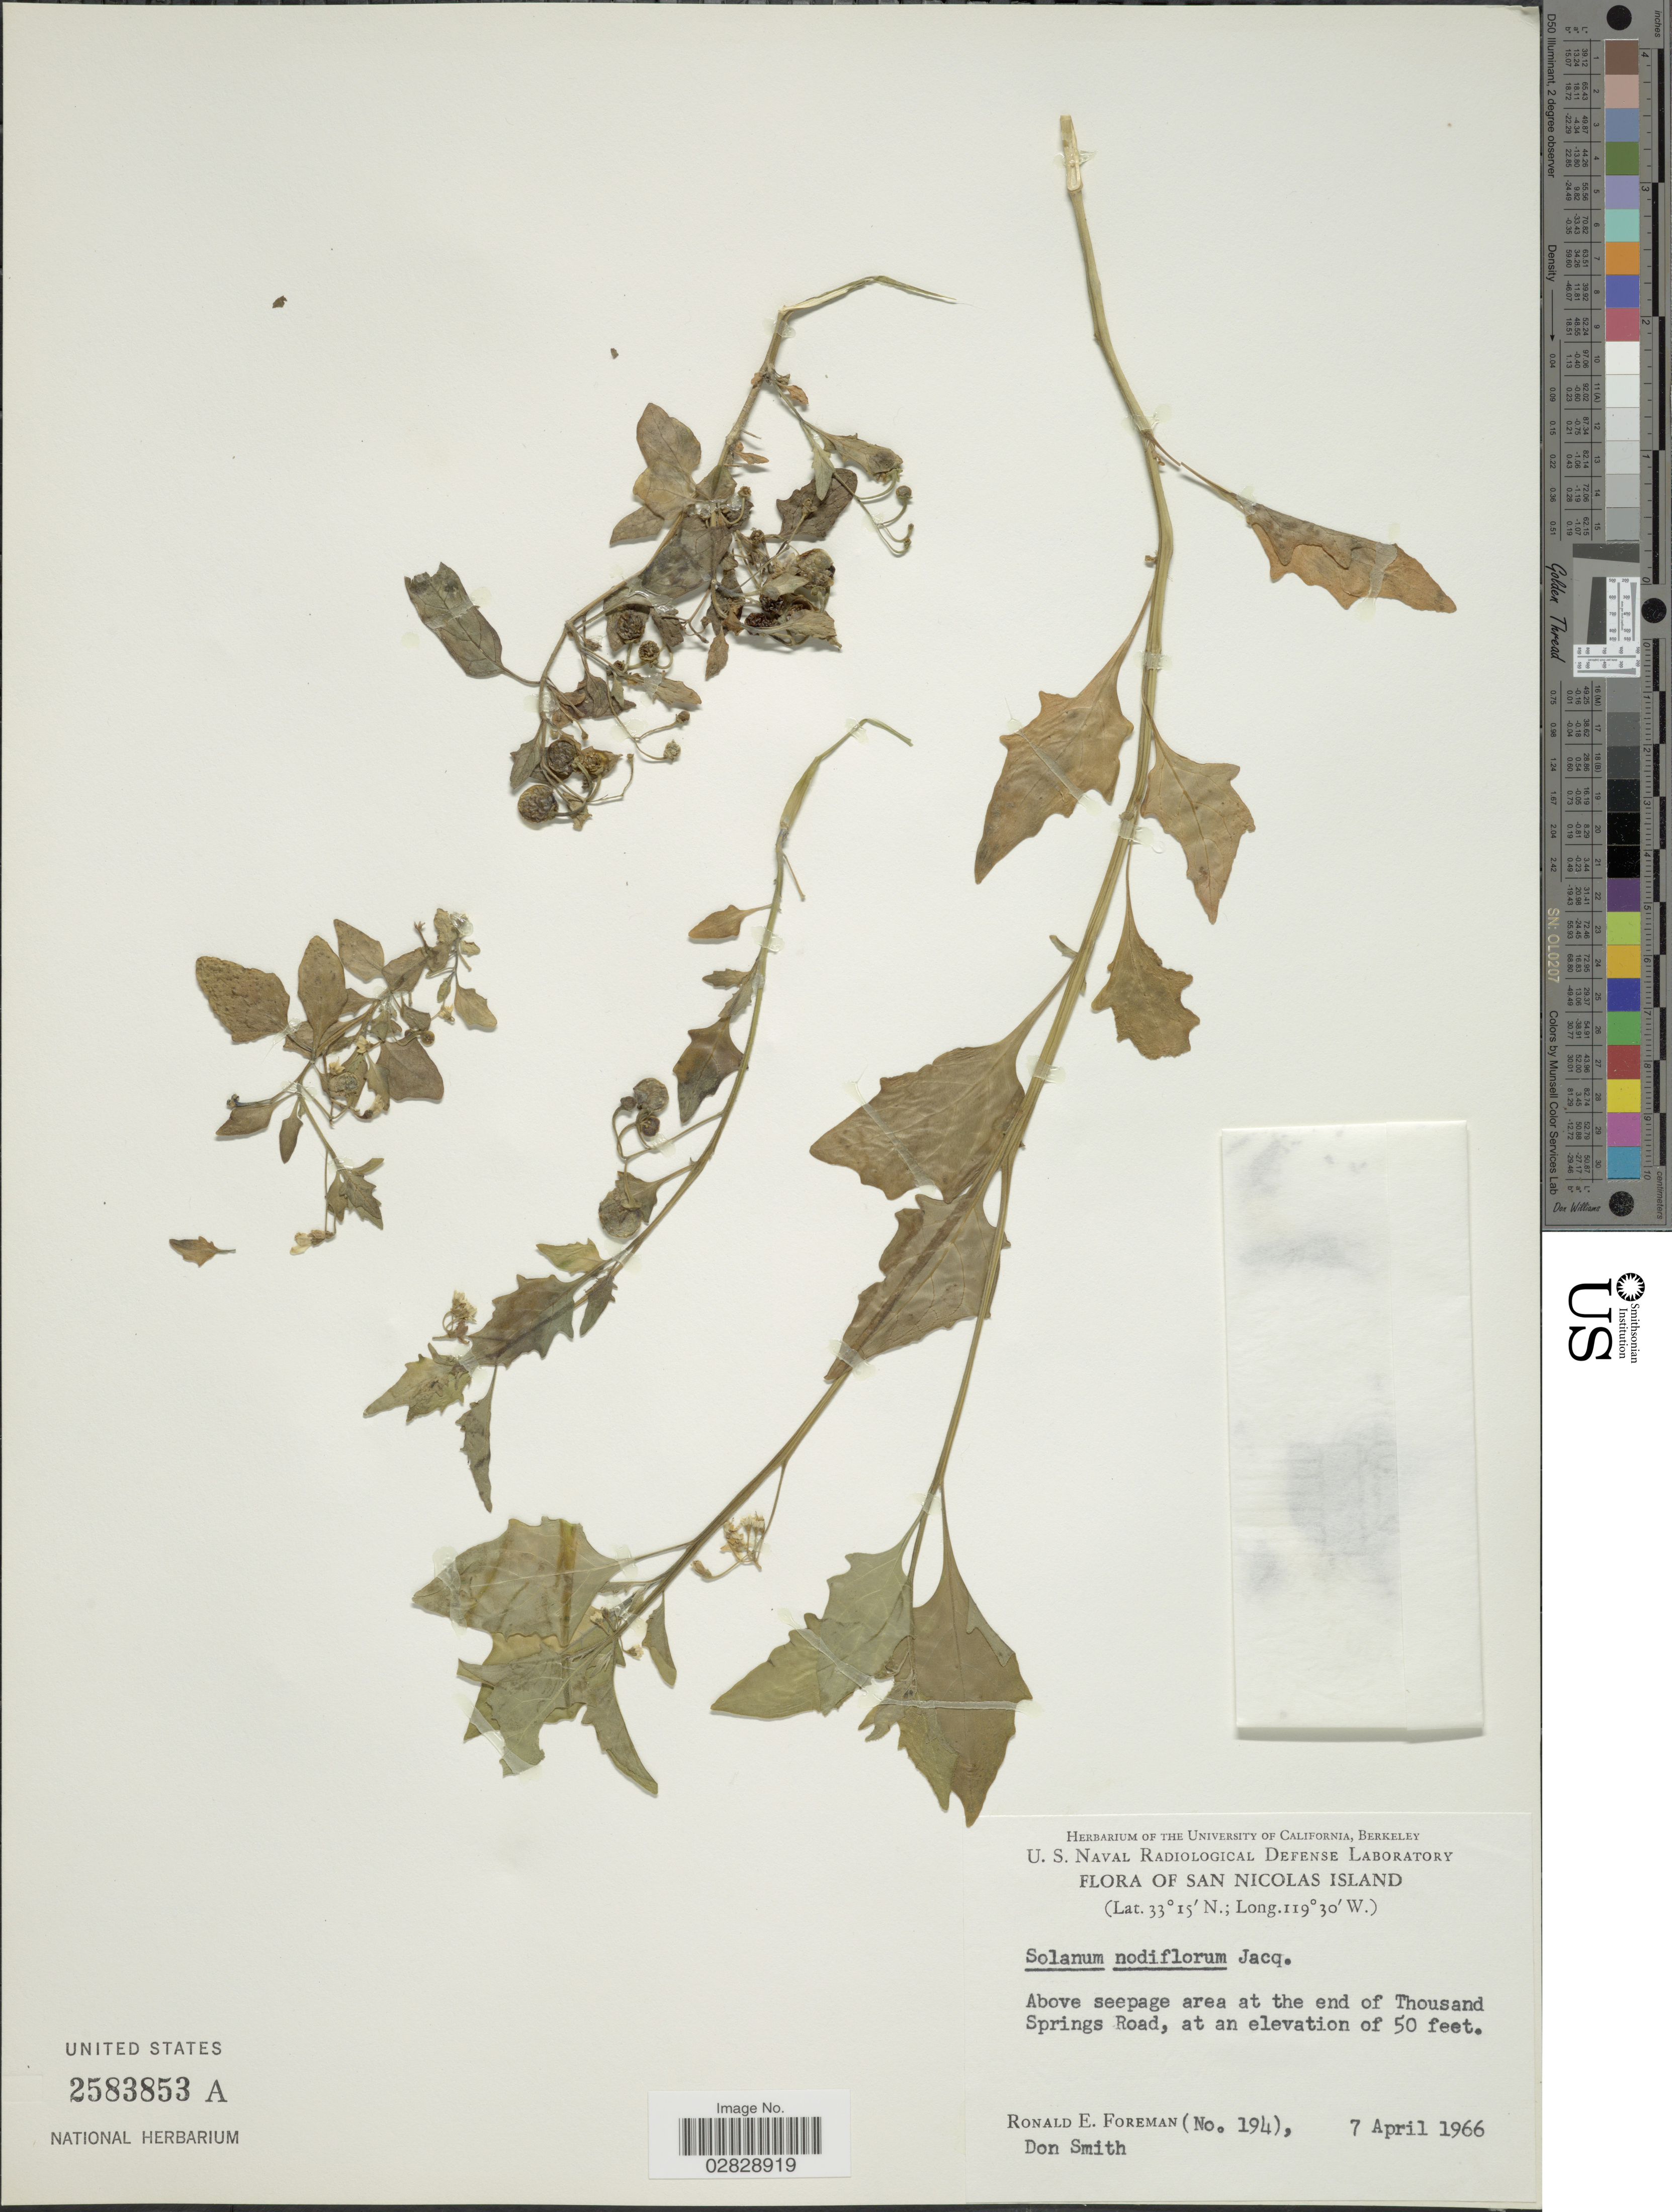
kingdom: Plantae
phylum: Tracheophyta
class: Magnoliopsida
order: Solanales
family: Solanaceae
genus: Solanum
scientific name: Solanum americanum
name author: Mill.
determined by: Knapp, S. D.; Särkinen, T.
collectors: R. Foreman & D. Smith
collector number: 194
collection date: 1966-04-07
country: United States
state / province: California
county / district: Ventura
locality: San Nicolas Island. Above seepage area at the end of Thousand Springs Road.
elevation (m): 15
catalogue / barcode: US 2583853A